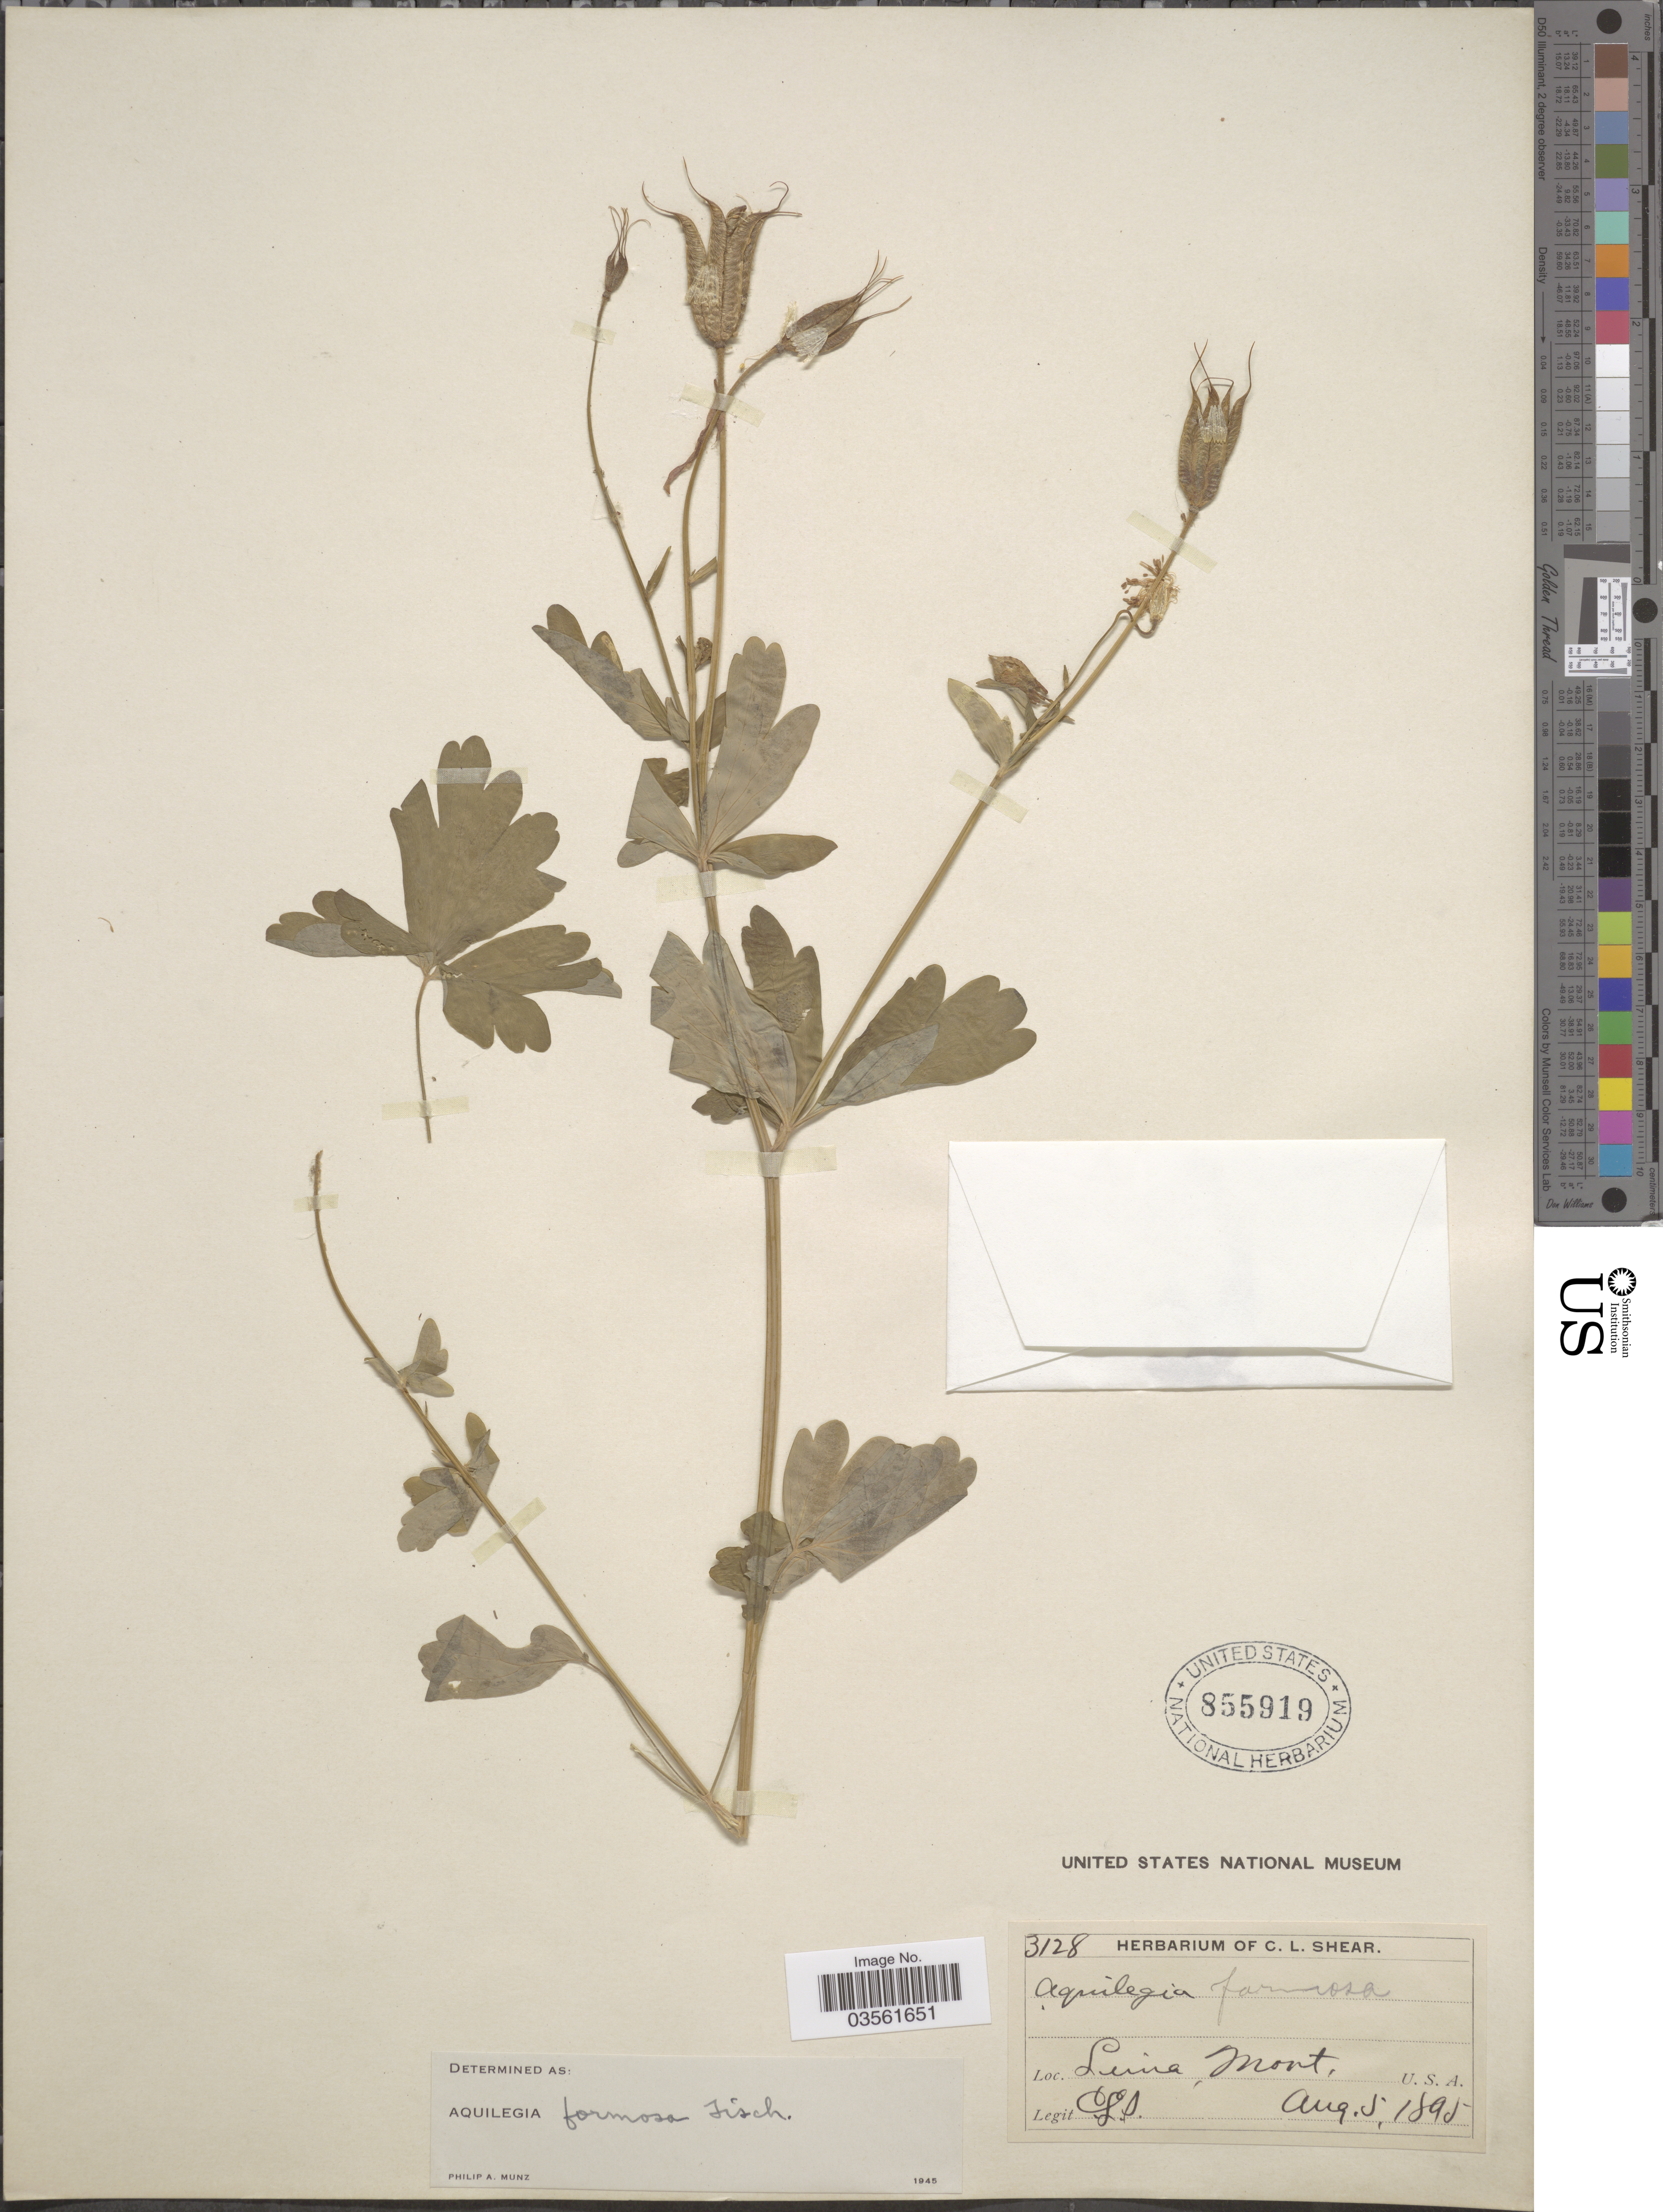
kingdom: Plantae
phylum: Tracheophyta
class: Magnoliopsida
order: Ranunculales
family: Ranunculaceae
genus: Aquilegia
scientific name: Aquilegia formosa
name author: Fisch. ex DC.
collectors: C. L. Shear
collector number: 3128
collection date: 1895-08-05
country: United States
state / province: Montana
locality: Lima.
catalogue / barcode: US 855919